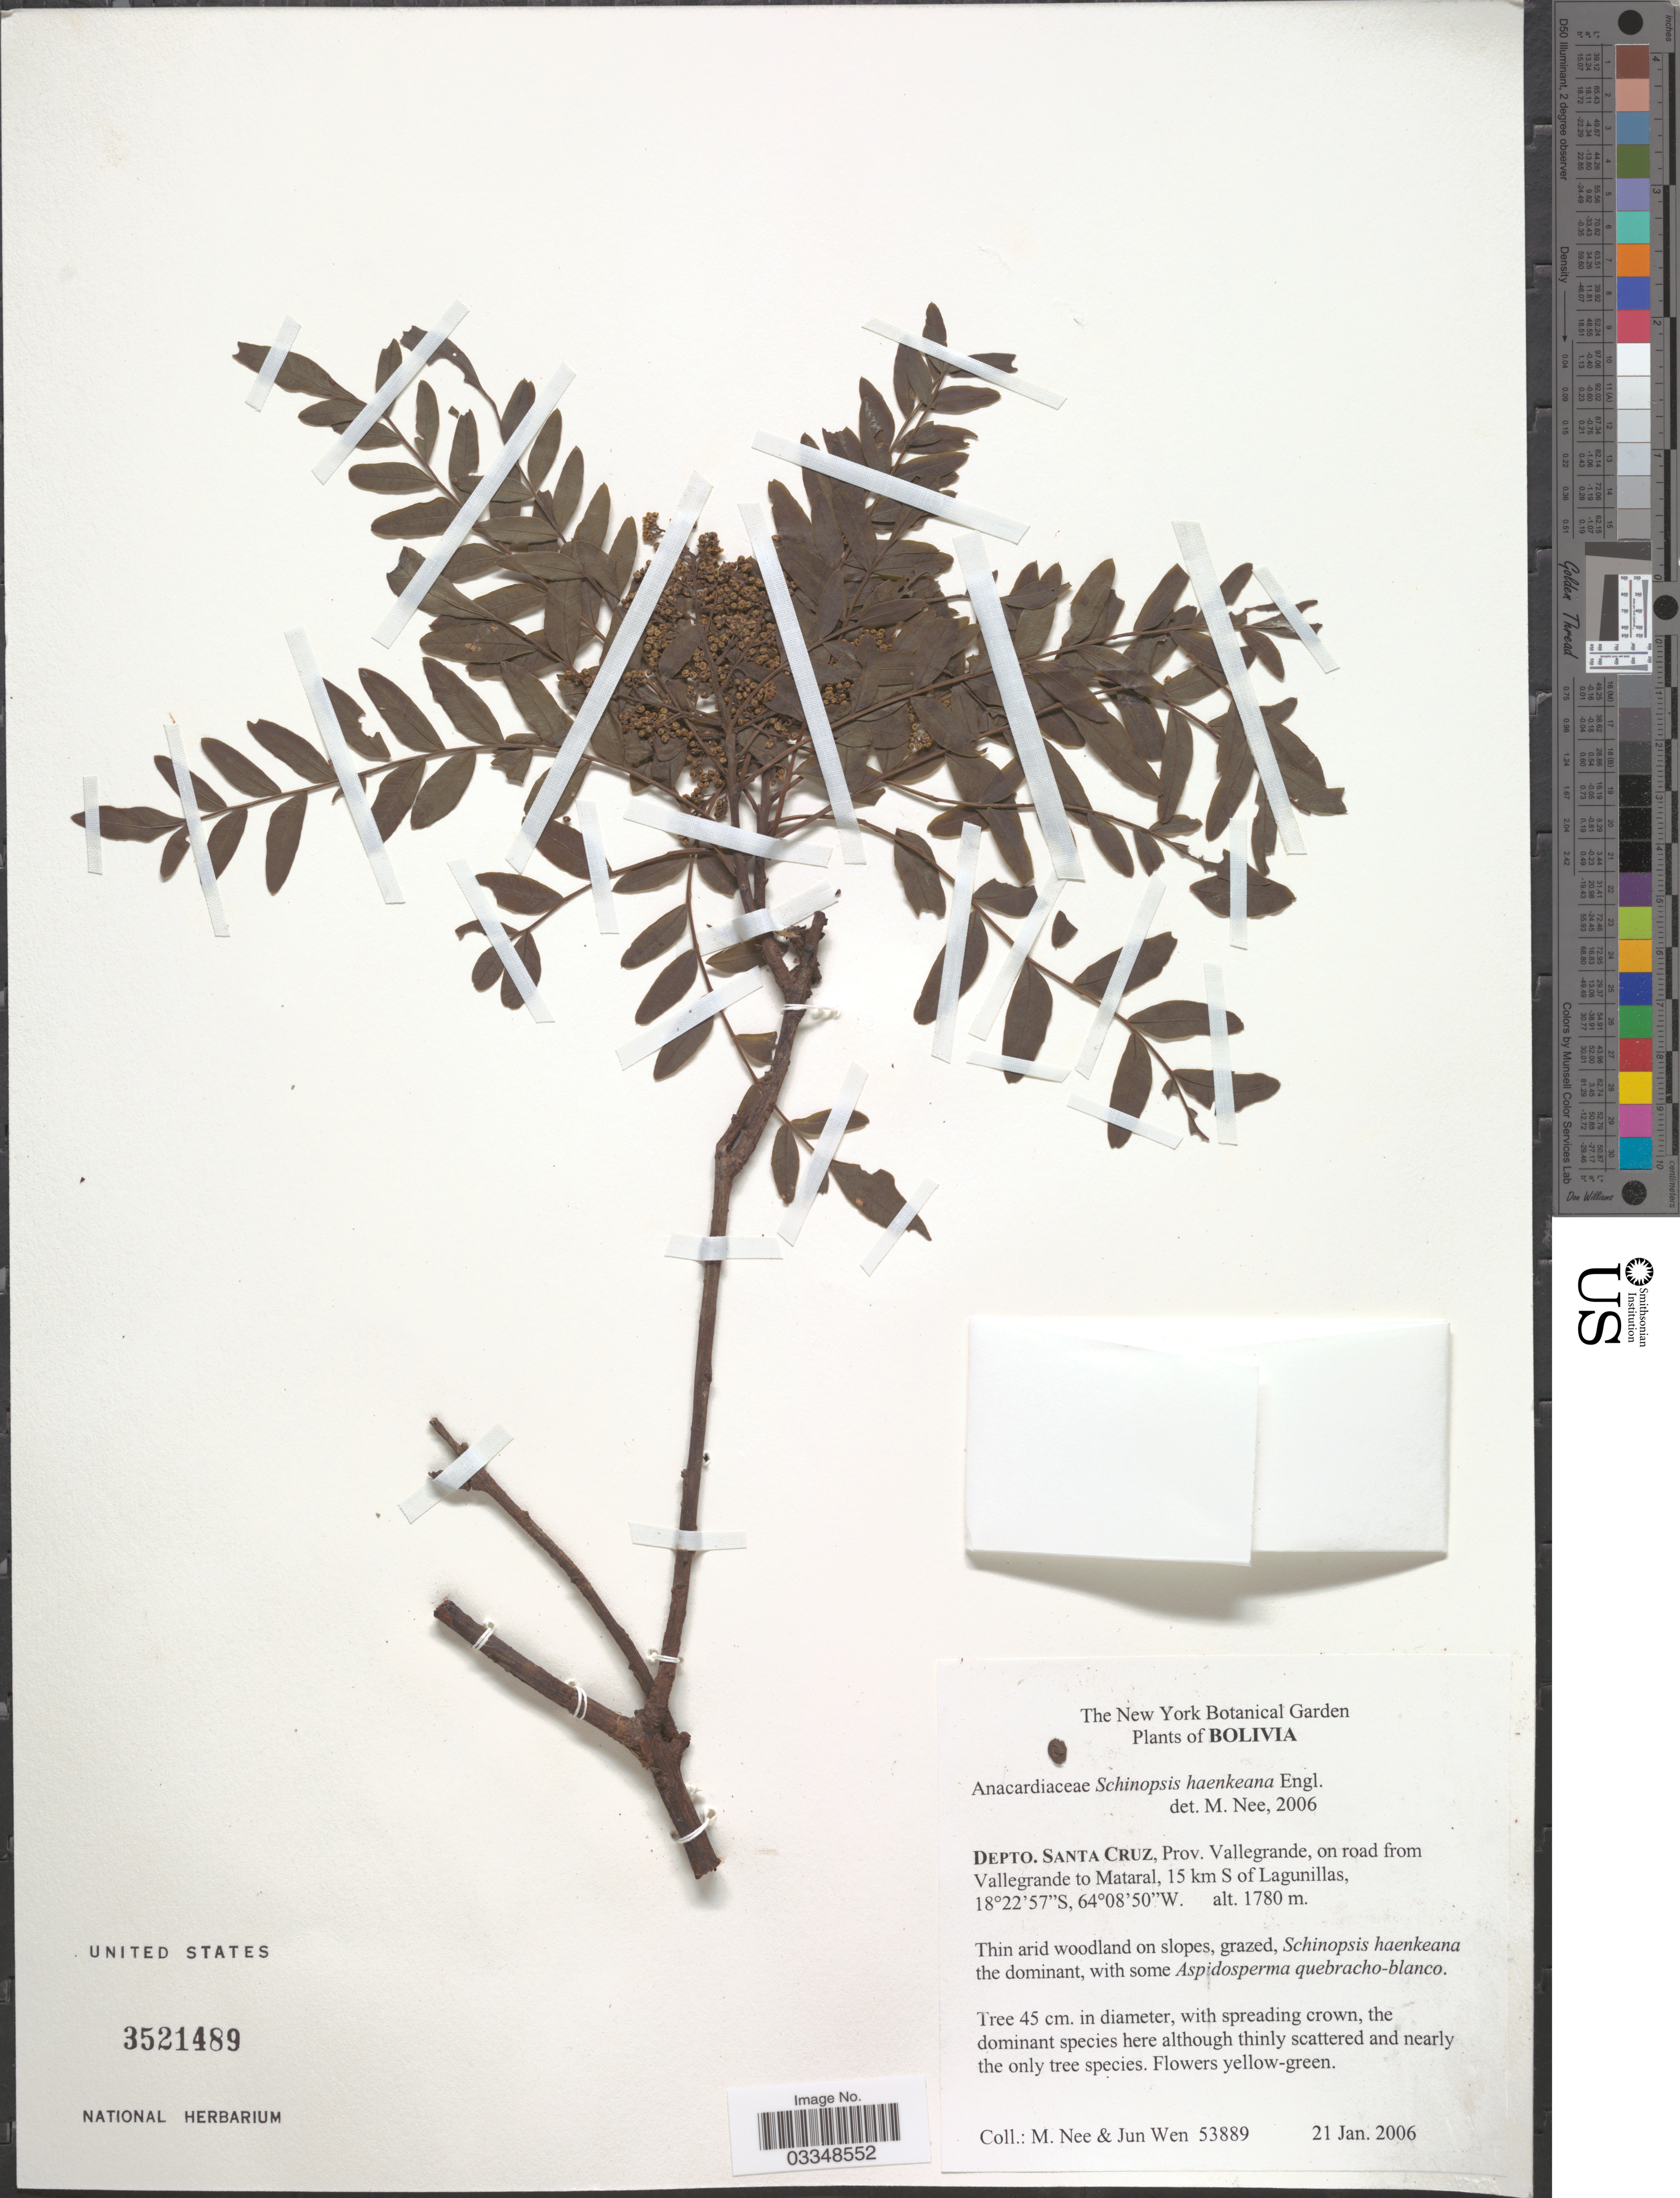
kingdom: Plantae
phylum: Tracheophyta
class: Magnoliopsida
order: Sapindales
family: Anacardiaceae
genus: Schinopsis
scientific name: Schinopsis haenkeana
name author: Engl.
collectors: M. Nee & J. Wen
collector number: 53889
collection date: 2006-01-21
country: Bolivia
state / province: Santa Cruz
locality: Depto. Santa Cruz, Prov. Vallegrande, on road from Vallegrande to Mataral, 15 km S of Lagunillas.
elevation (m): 1780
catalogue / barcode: US 3521489